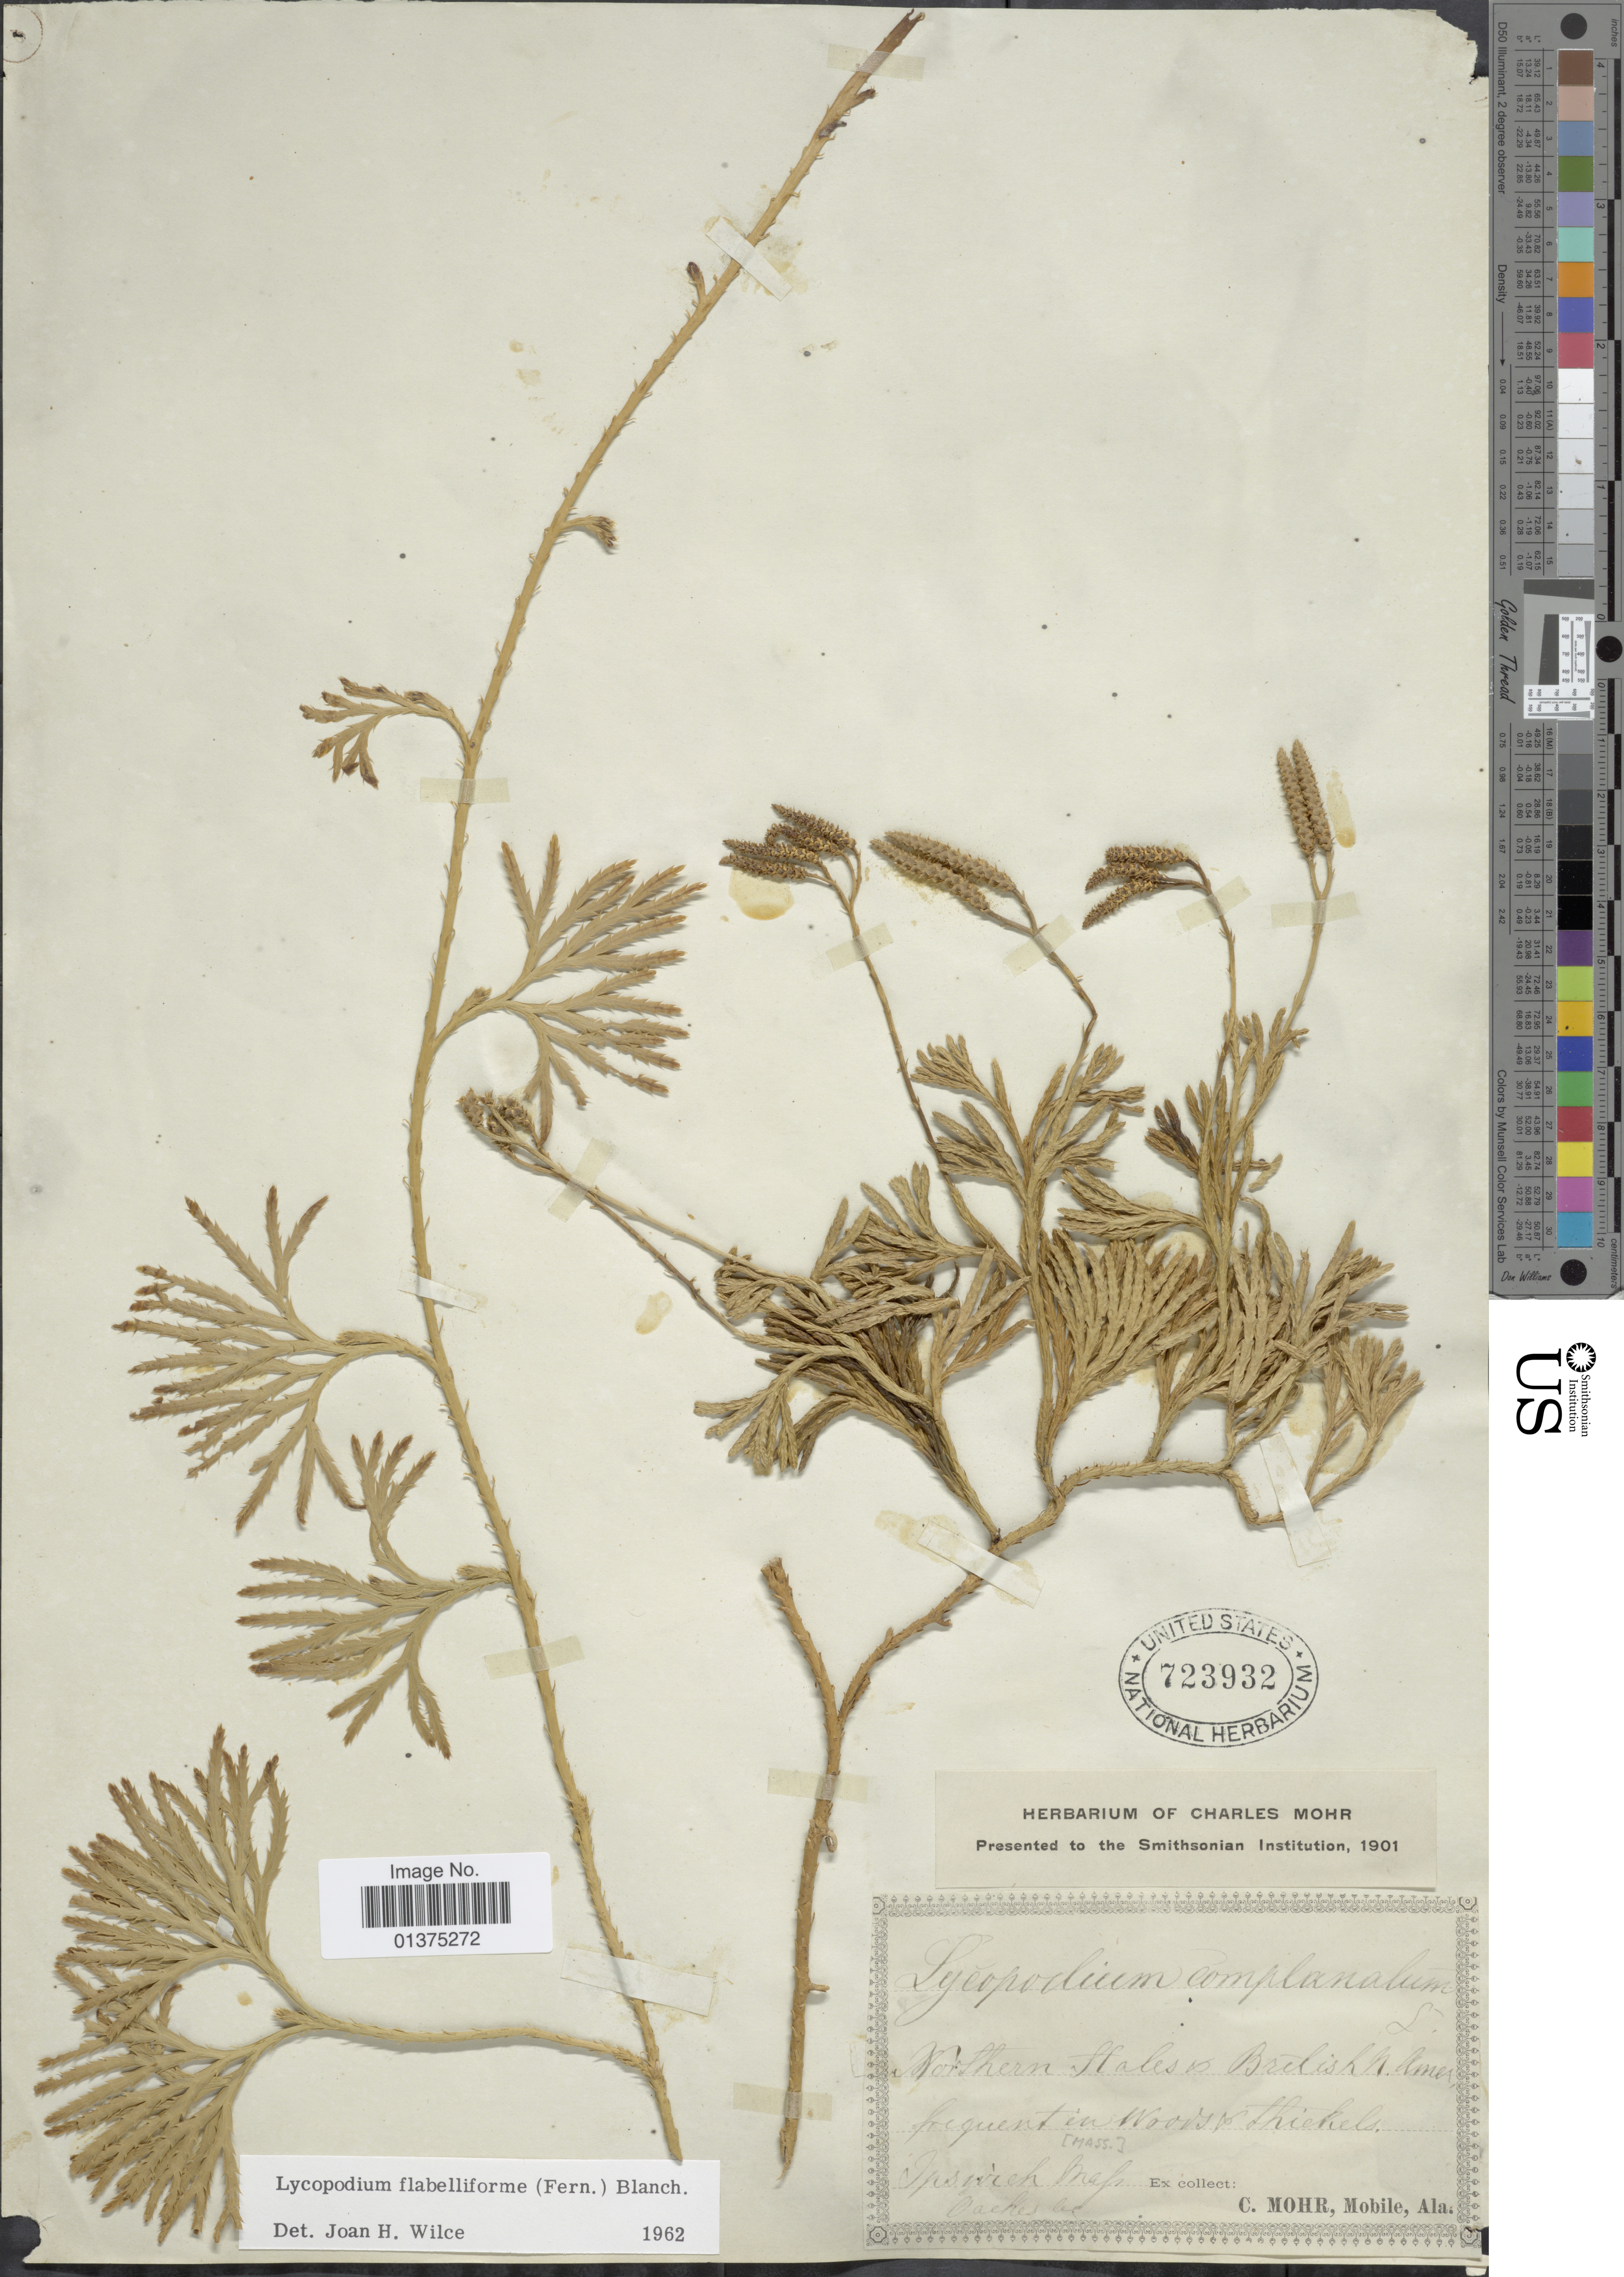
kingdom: Plantae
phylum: Tracheophyta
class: Lycopodiopsida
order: Lycopodiales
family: Lycopodiaceae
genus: Diphasiastrum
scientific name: Diphasiastrum digitatum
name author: (Dill. ex A. Braun) Holub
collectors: C. T. Mohr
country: United States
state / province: Massachusetts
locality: Ipswich Mass.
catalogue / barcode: US 723932